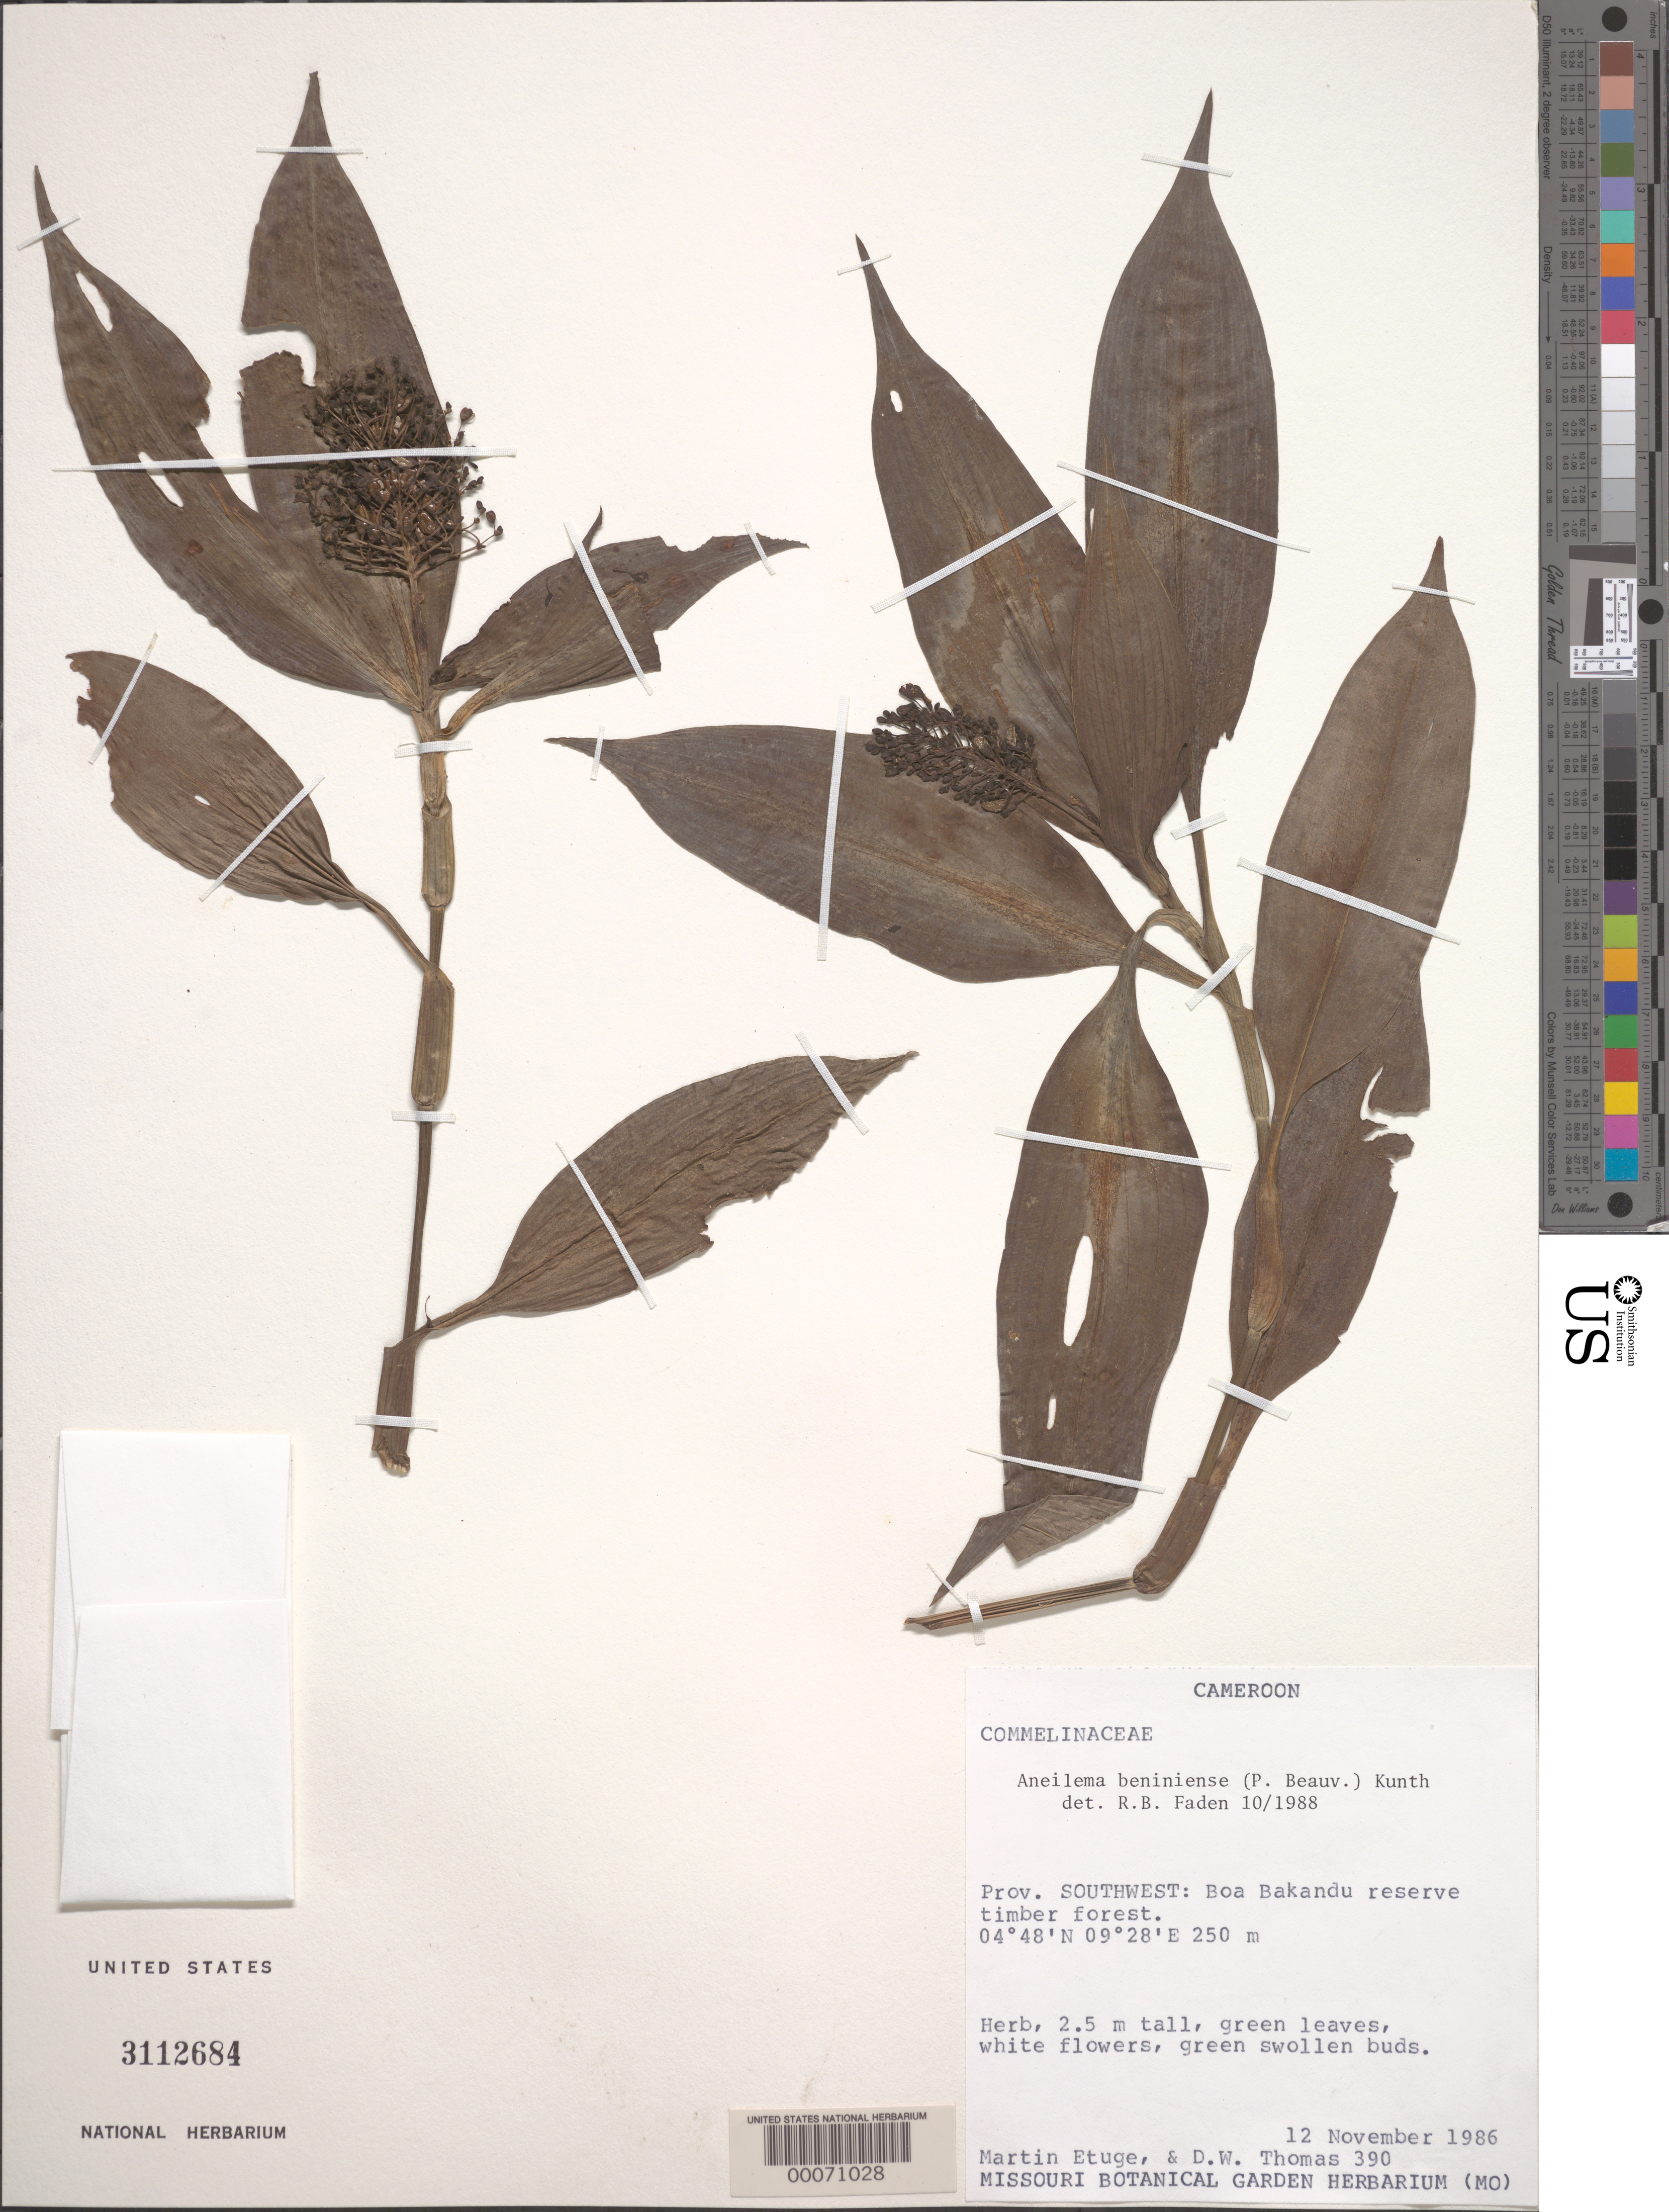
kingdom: Plantae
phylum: Tracheophyta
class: Liliopsida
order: Commelinales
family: Commelinaceae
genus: Aneilema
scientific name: Aneilema beniniense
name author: (P. Beauv.) Kunth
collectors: M. Etuge & D. W. Thomas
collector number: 390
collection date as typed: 12 Nov 1986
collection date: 1986-11-12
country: Cameroon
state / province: Sud-Ouest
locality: Boa bakandu reserve timber forest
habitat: Timber forest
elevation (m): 250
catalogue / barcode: US 3112684